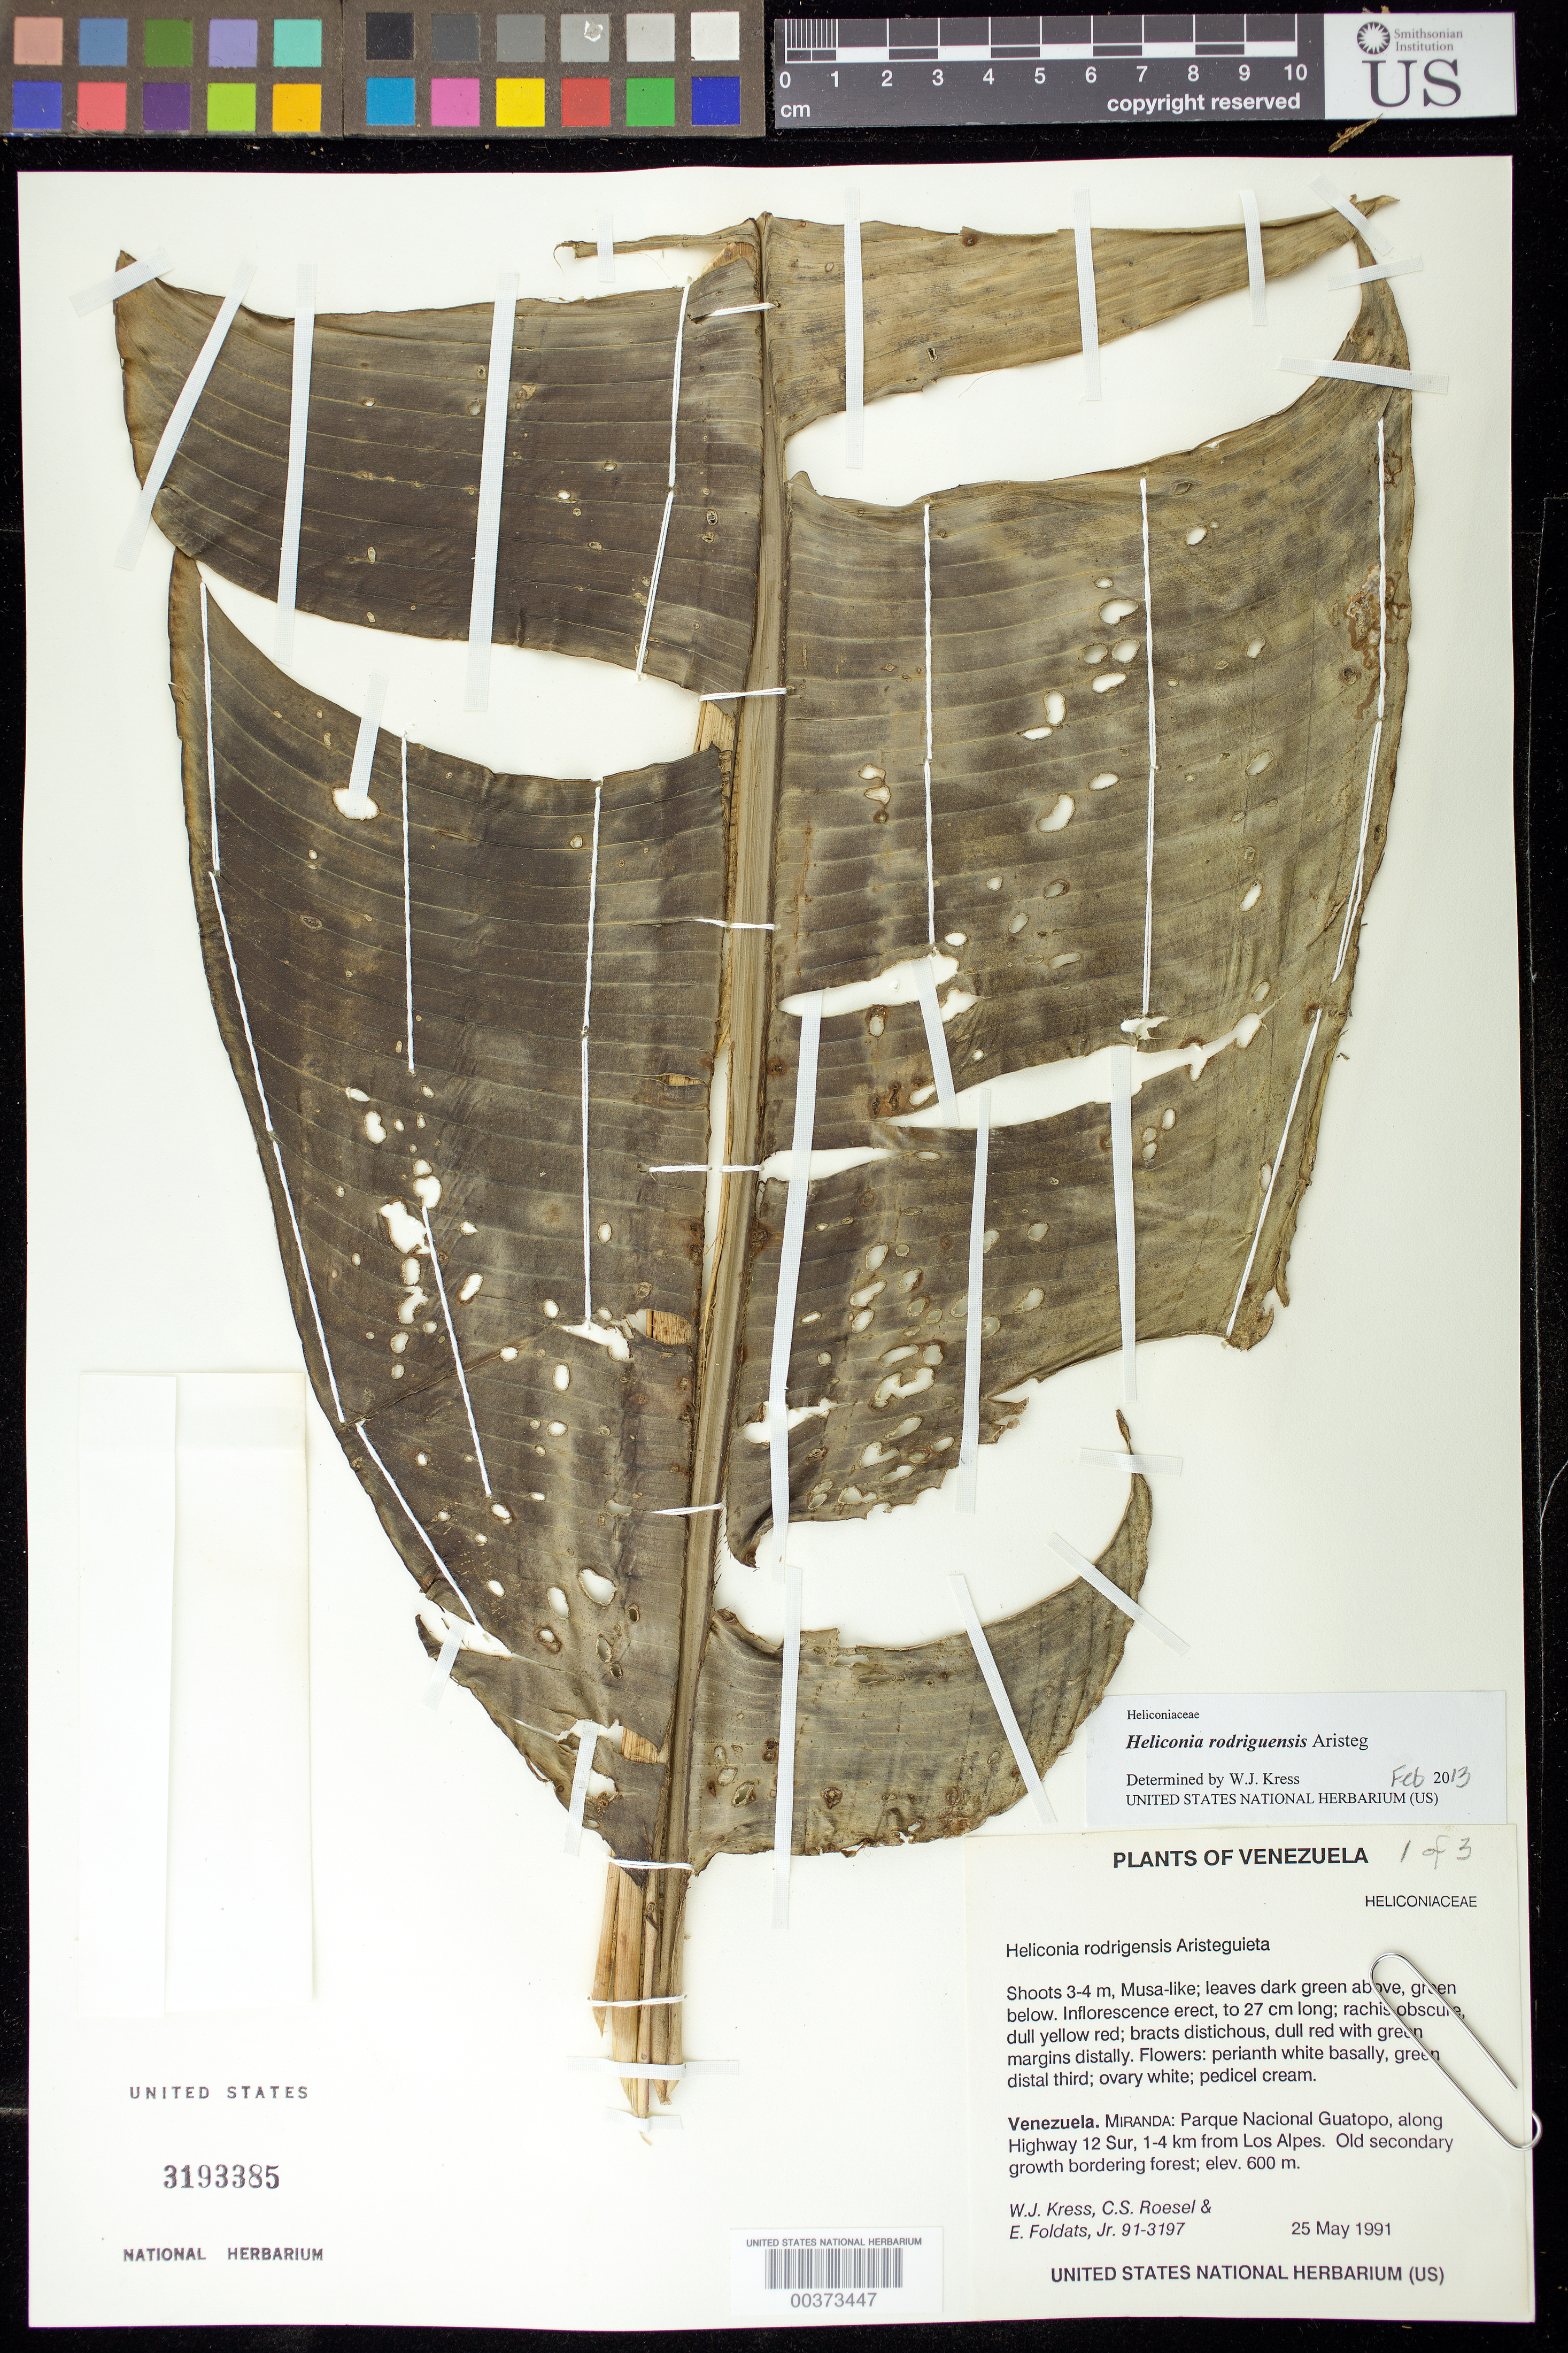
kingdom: Plantae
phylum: Tracheophyta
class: Liliopsida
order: Zingiberales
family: Heliconiaceae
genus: Heliconia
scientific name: Heliconia rodriguensis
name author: Aristeg.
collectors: W. J. Kress, C. S. Roesel & E. Foldats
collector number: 91-3197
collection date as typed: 25 May 1991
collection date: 1991-05-25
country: Venezuela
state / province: Miranda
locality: Parque nacional guatopo, along hwy 12 sur, 1-4 km from los alpes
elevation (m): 600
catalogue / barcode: US 3193385